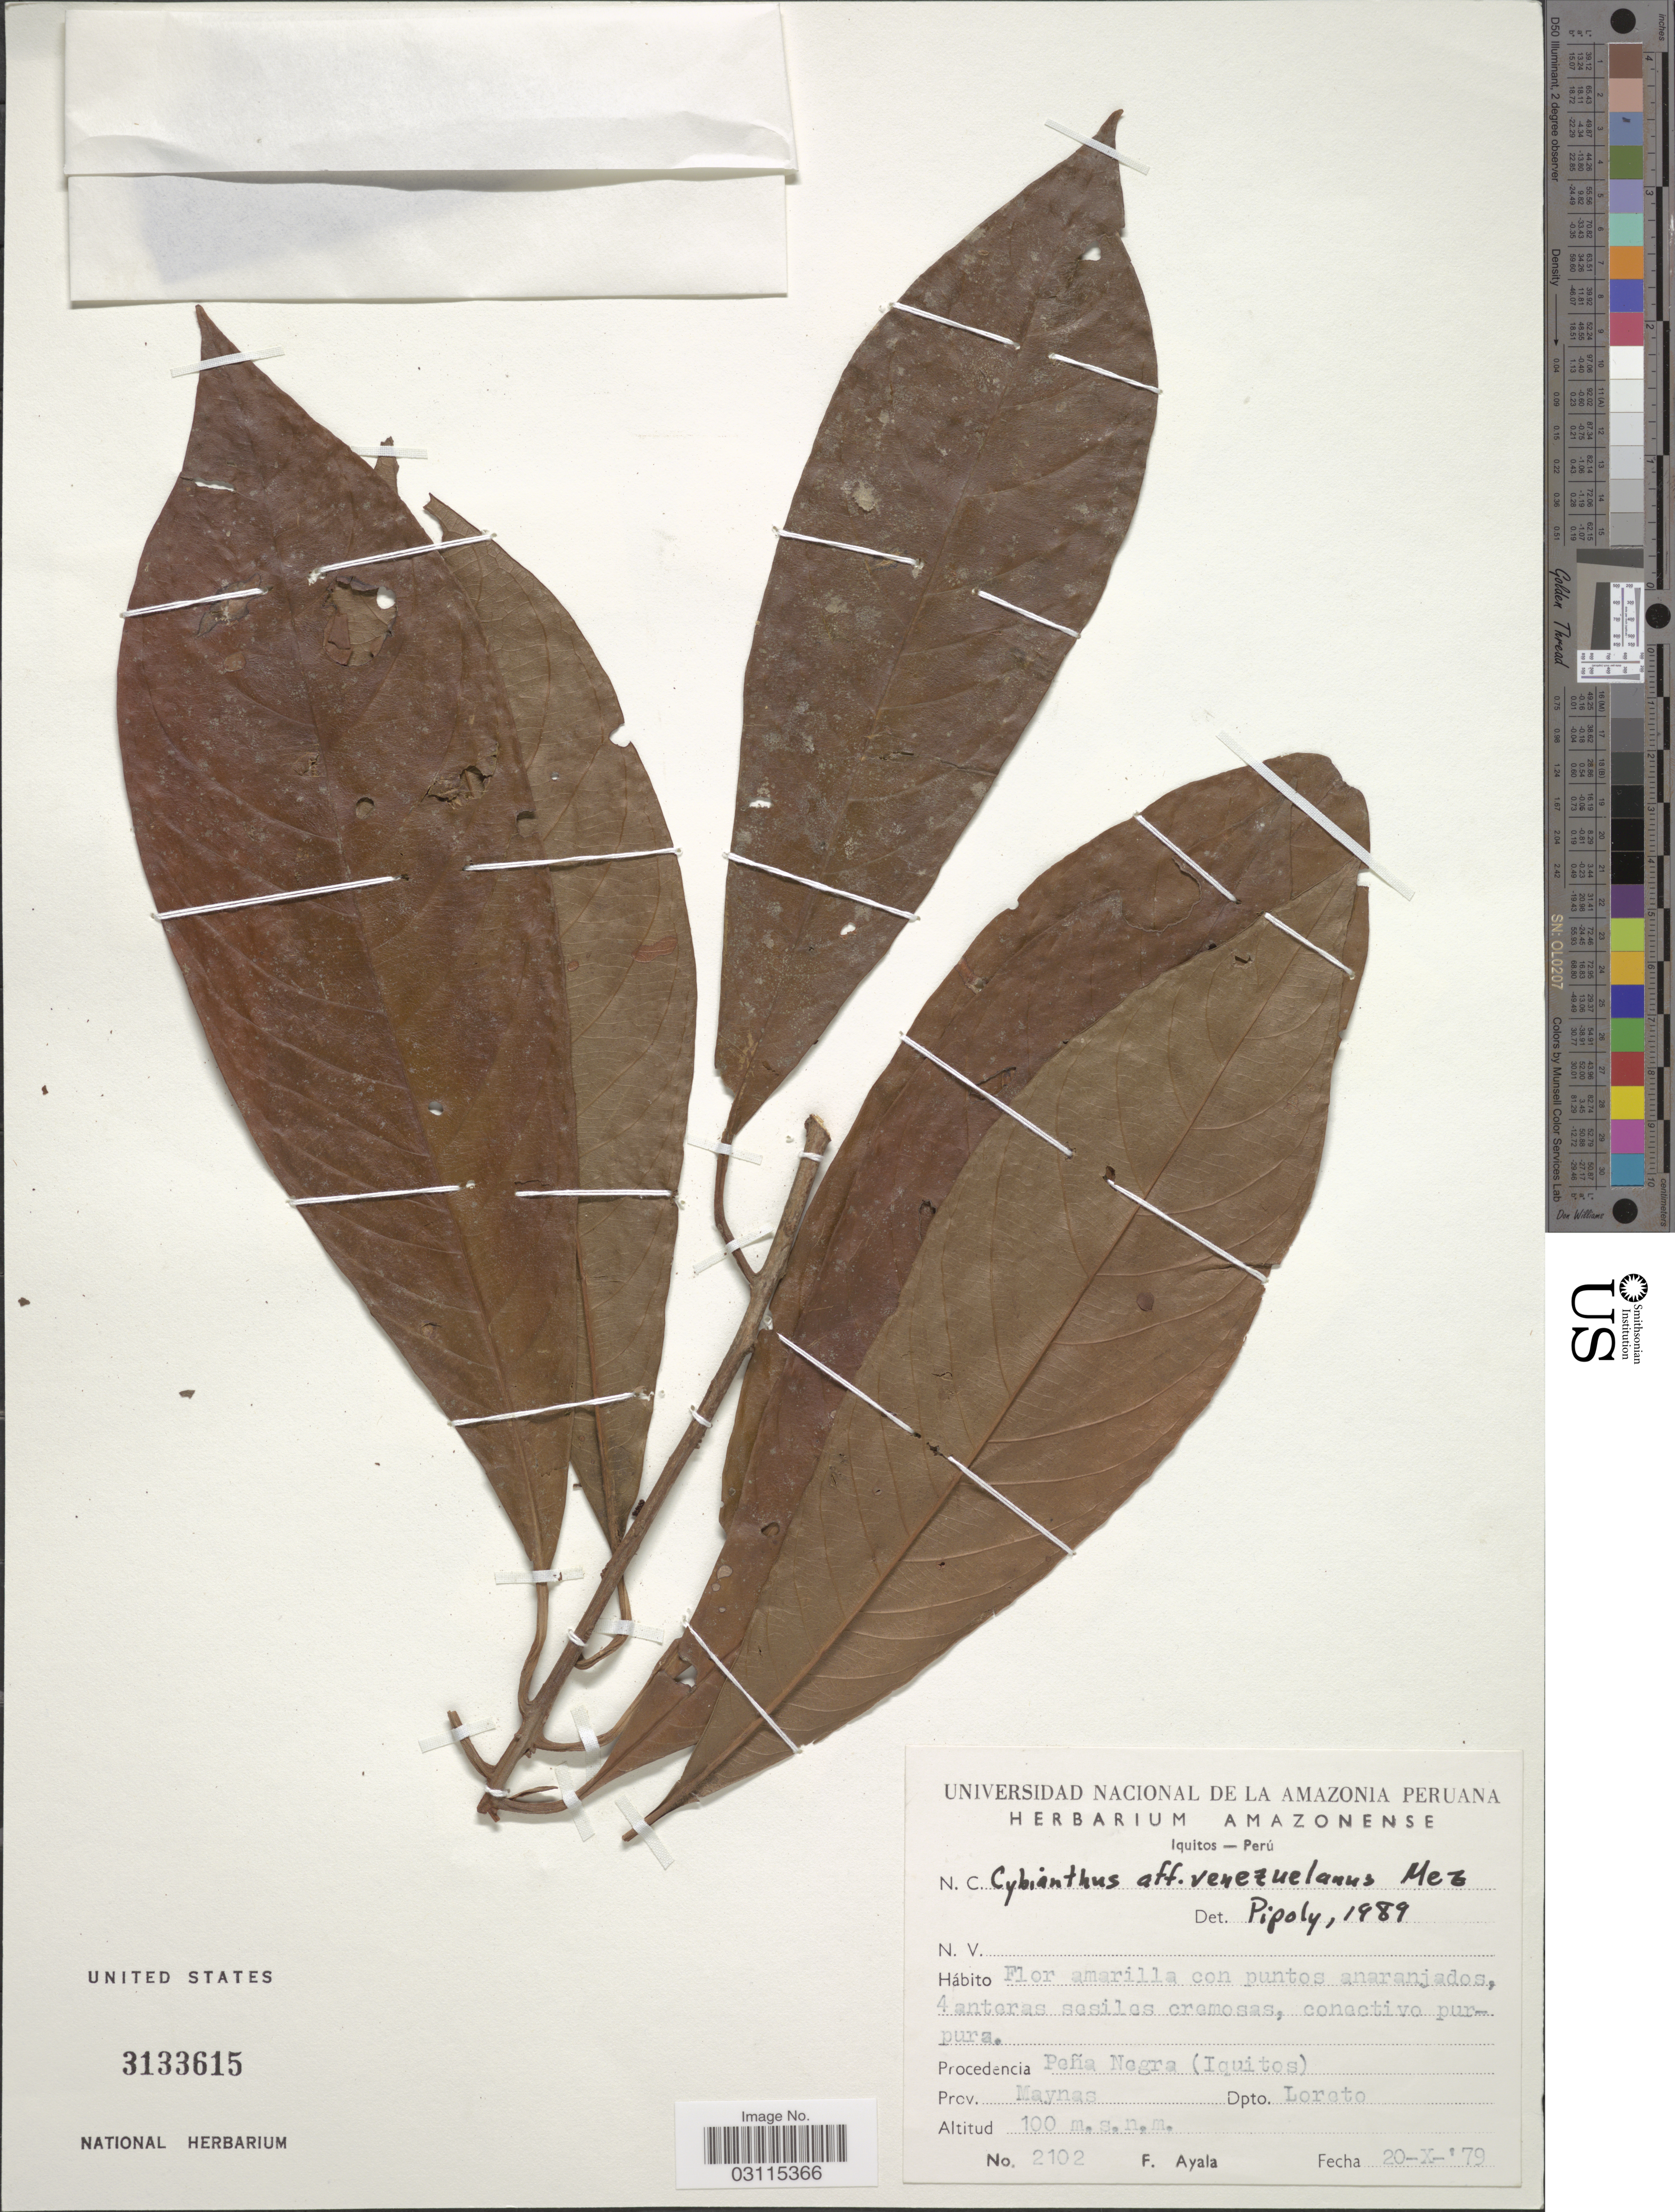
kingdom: Plantae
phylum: Tracheophyta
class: Magnoliopsida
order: Ericales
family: Primulaceae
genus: Cybianthus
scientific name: Cybianthus venezuelanus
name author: Mez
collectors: F. Ayala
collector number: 2102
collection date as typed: Transcribed d/m/y: 20/10/79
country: Peru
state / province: Loreto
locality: Iquitos-Perú. Peña Negra (Iquitos). Prov. Maynas. Dpto. Loreto.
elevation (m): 100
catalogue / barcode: US 3133615